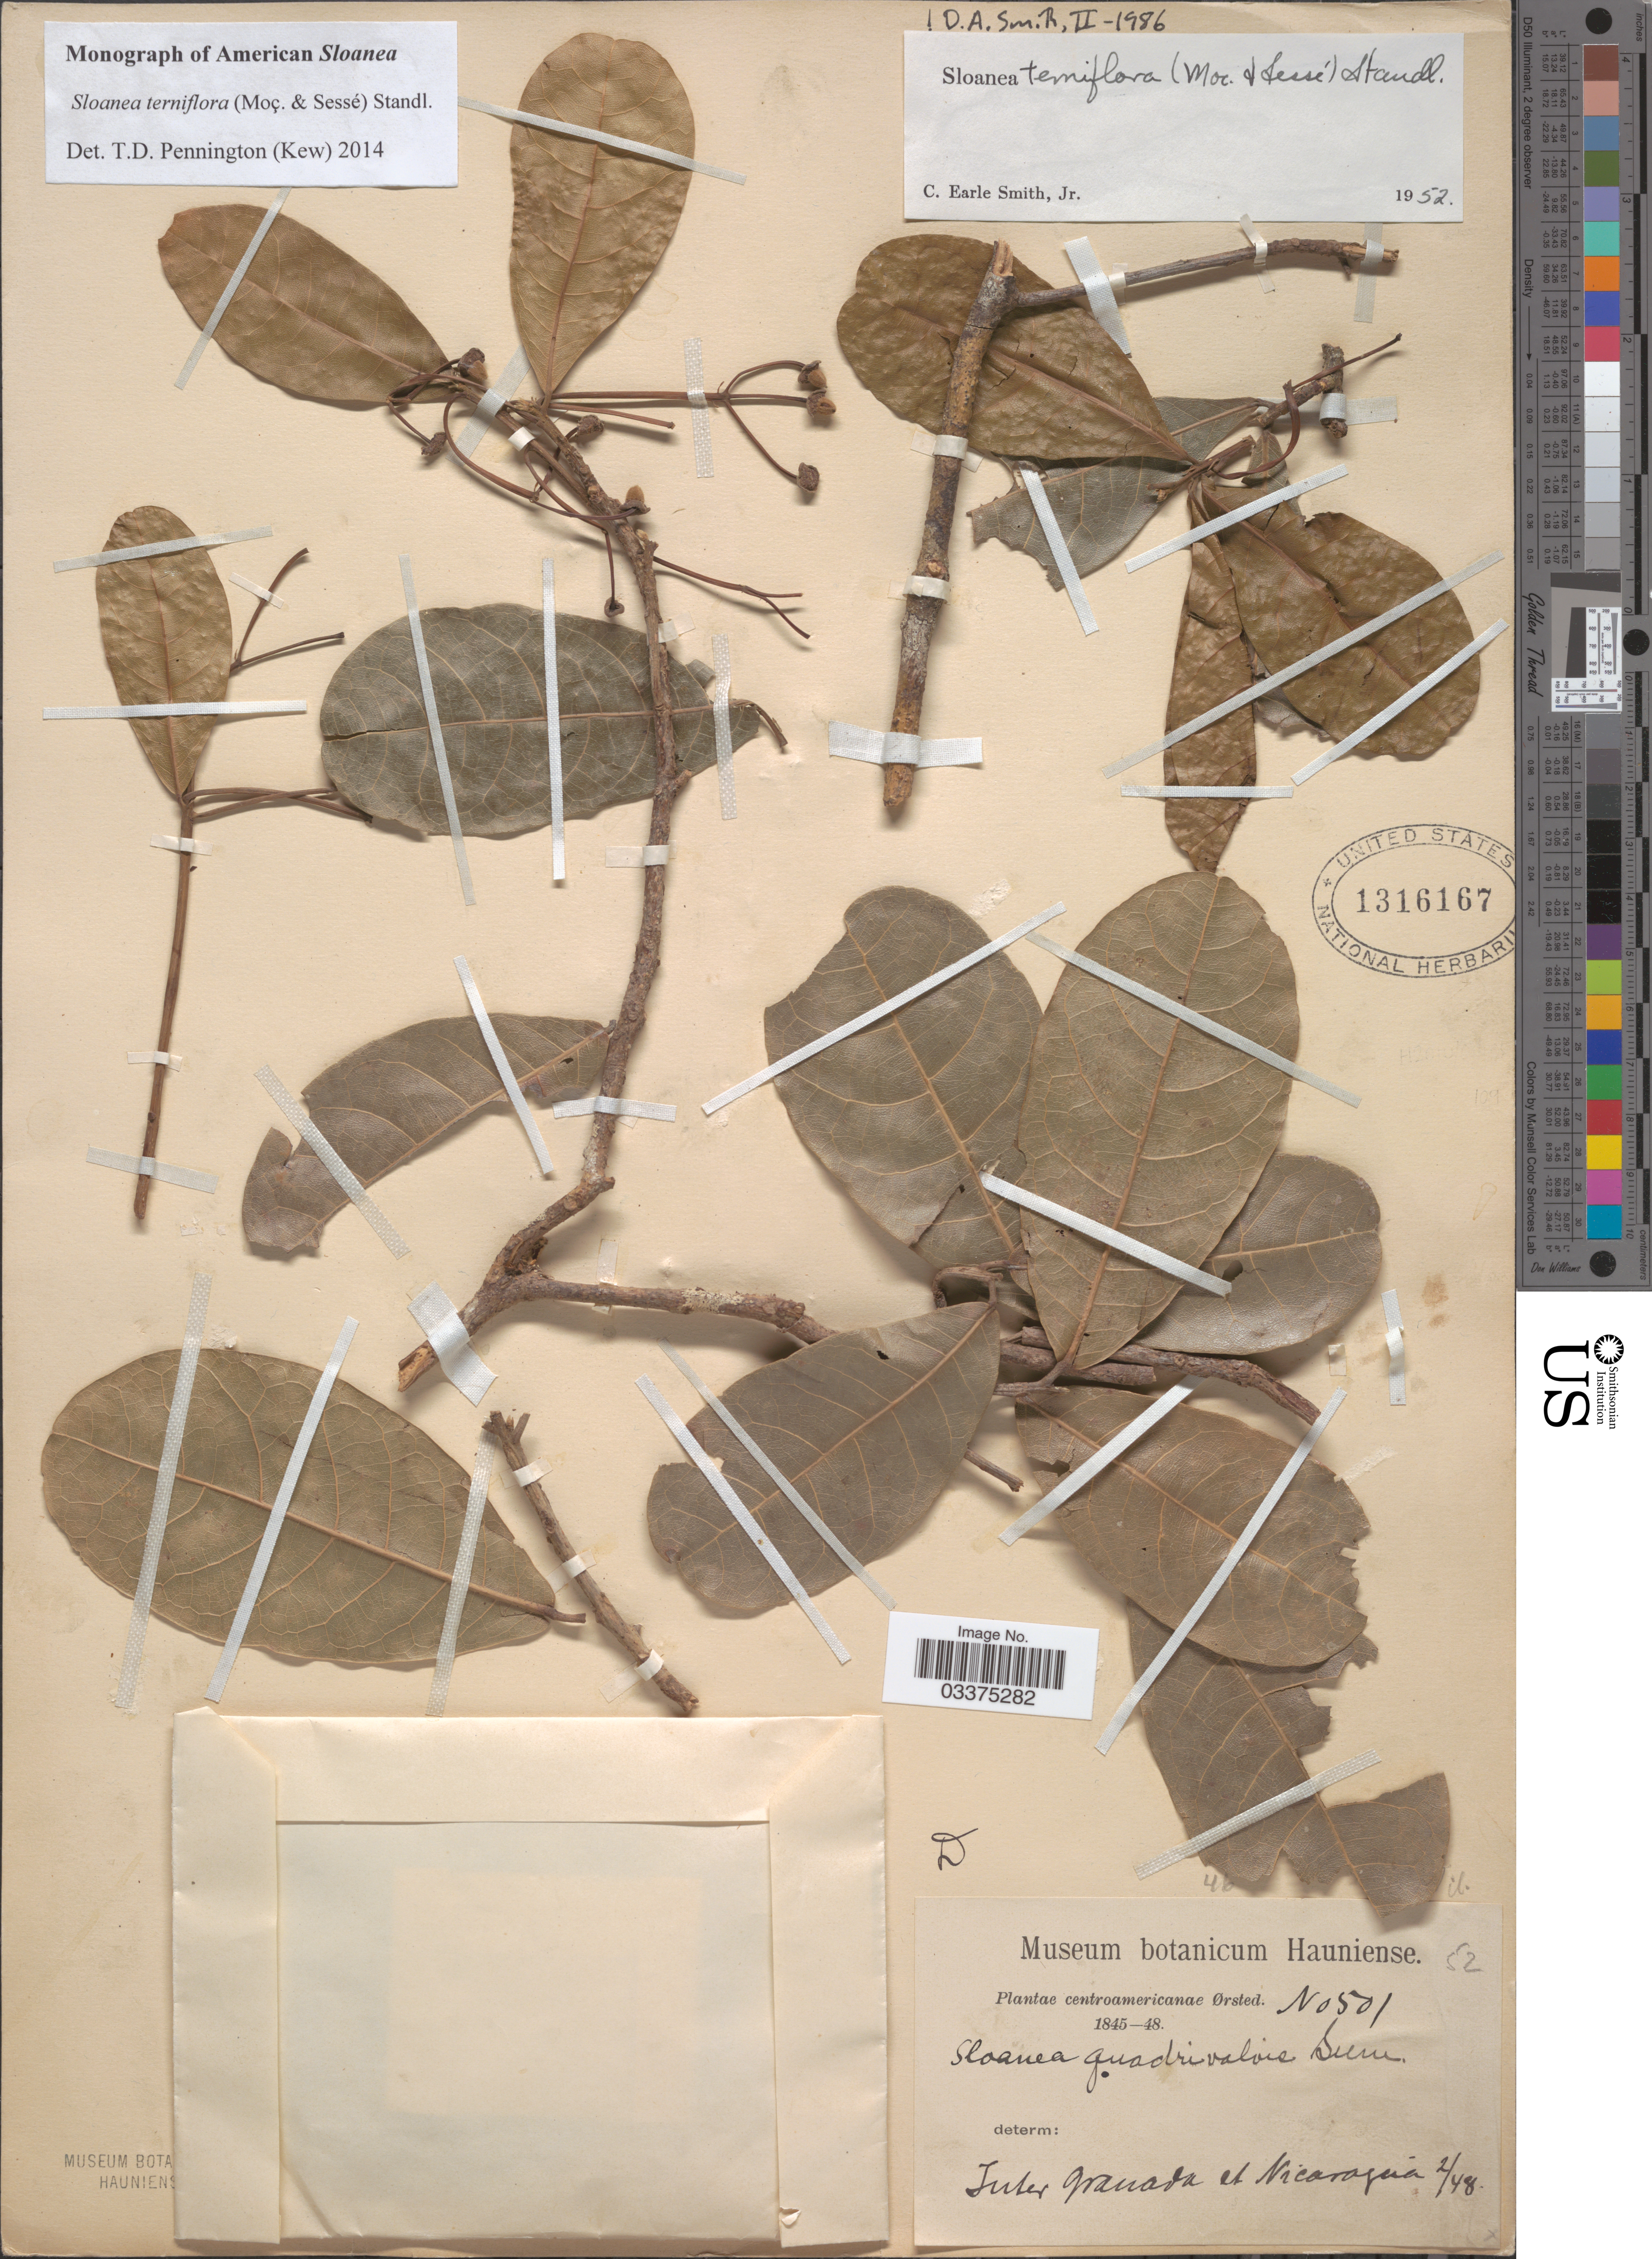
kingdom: Plantae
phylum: Tracheophyta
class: Magnoliopsida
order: Oxalidales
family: Elaeocarpaceae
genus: Sloanea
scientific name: Sloanea terniflora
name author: (Moc. & Sessé ex DC.) Standl.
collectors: Ørsted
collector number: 501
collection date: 1848-02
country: Nicaragua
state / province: Granada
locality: Inter Granada et Nicaragua.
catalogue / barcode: US 1316167